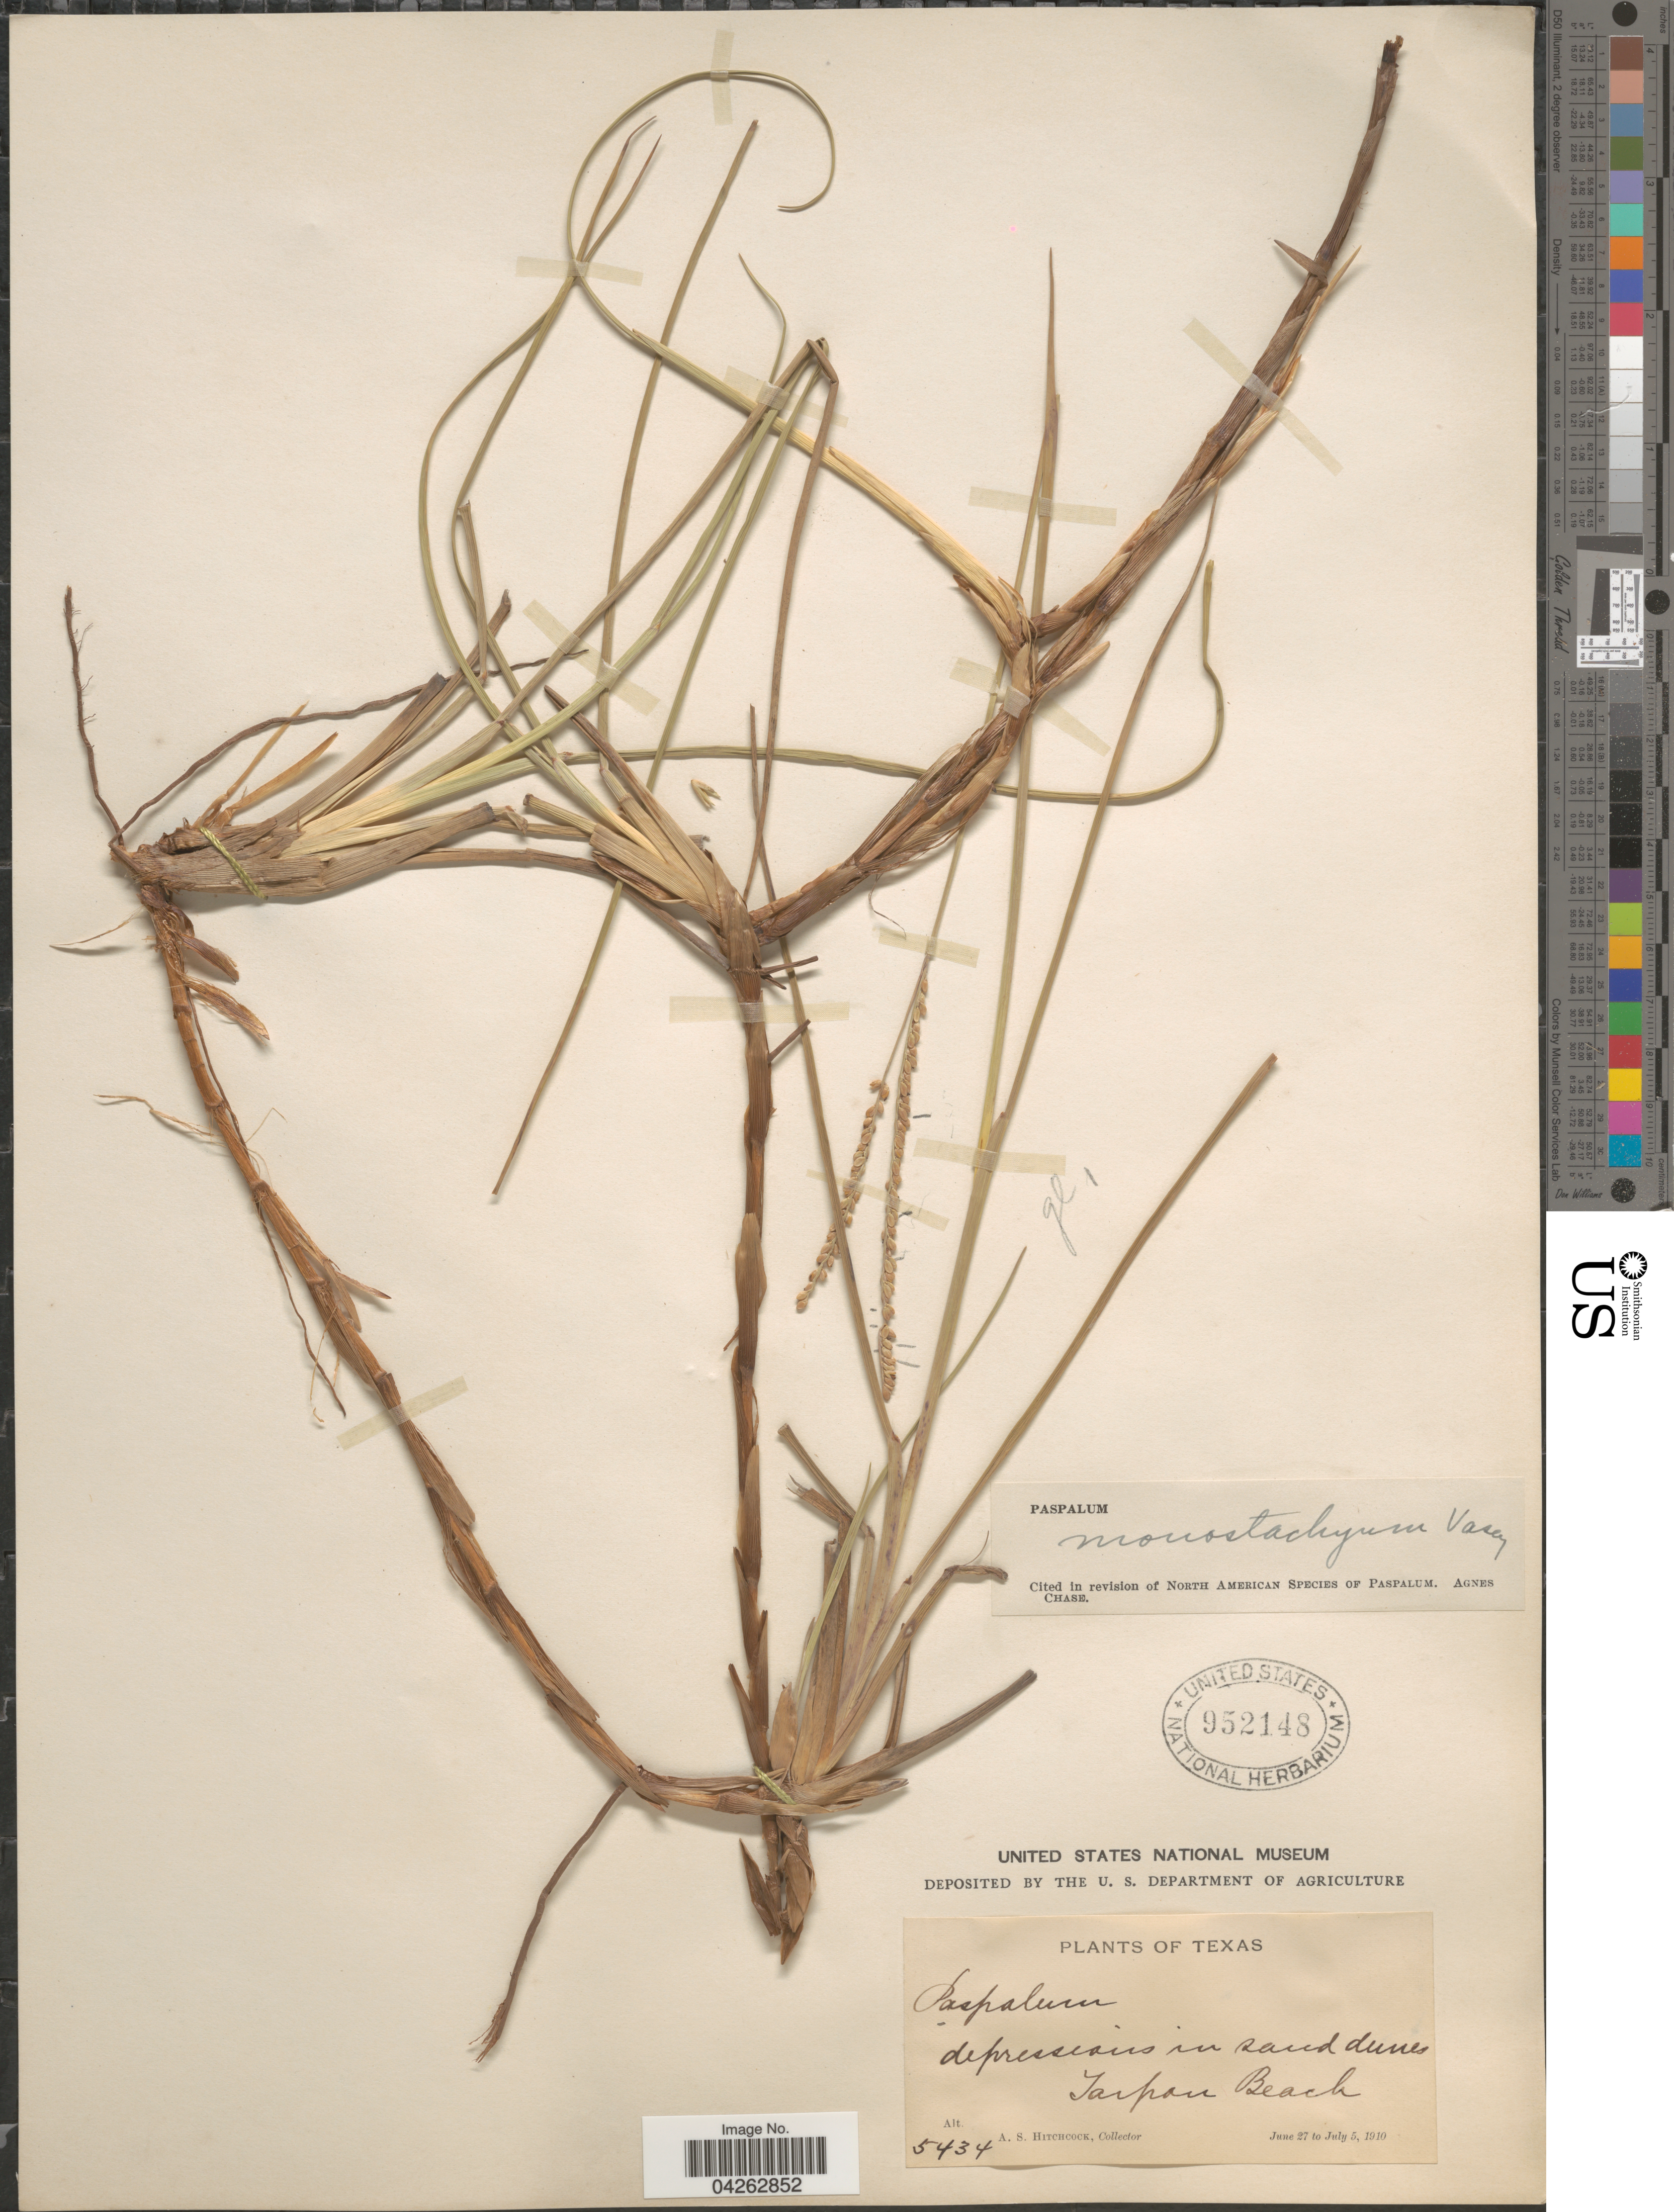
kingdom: Plantae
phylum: Tracheophyta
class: Liliopsida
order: Poales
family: Poaceae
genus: Paspalum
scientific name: Paspalum monostachyum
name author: Vasey ex Chapm.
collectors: A. S. Hitchcock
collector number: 5434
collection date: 1910-06-27/1910-07-05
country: United States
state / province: Texas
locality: Tarpon Beach.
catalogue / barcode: US 952148